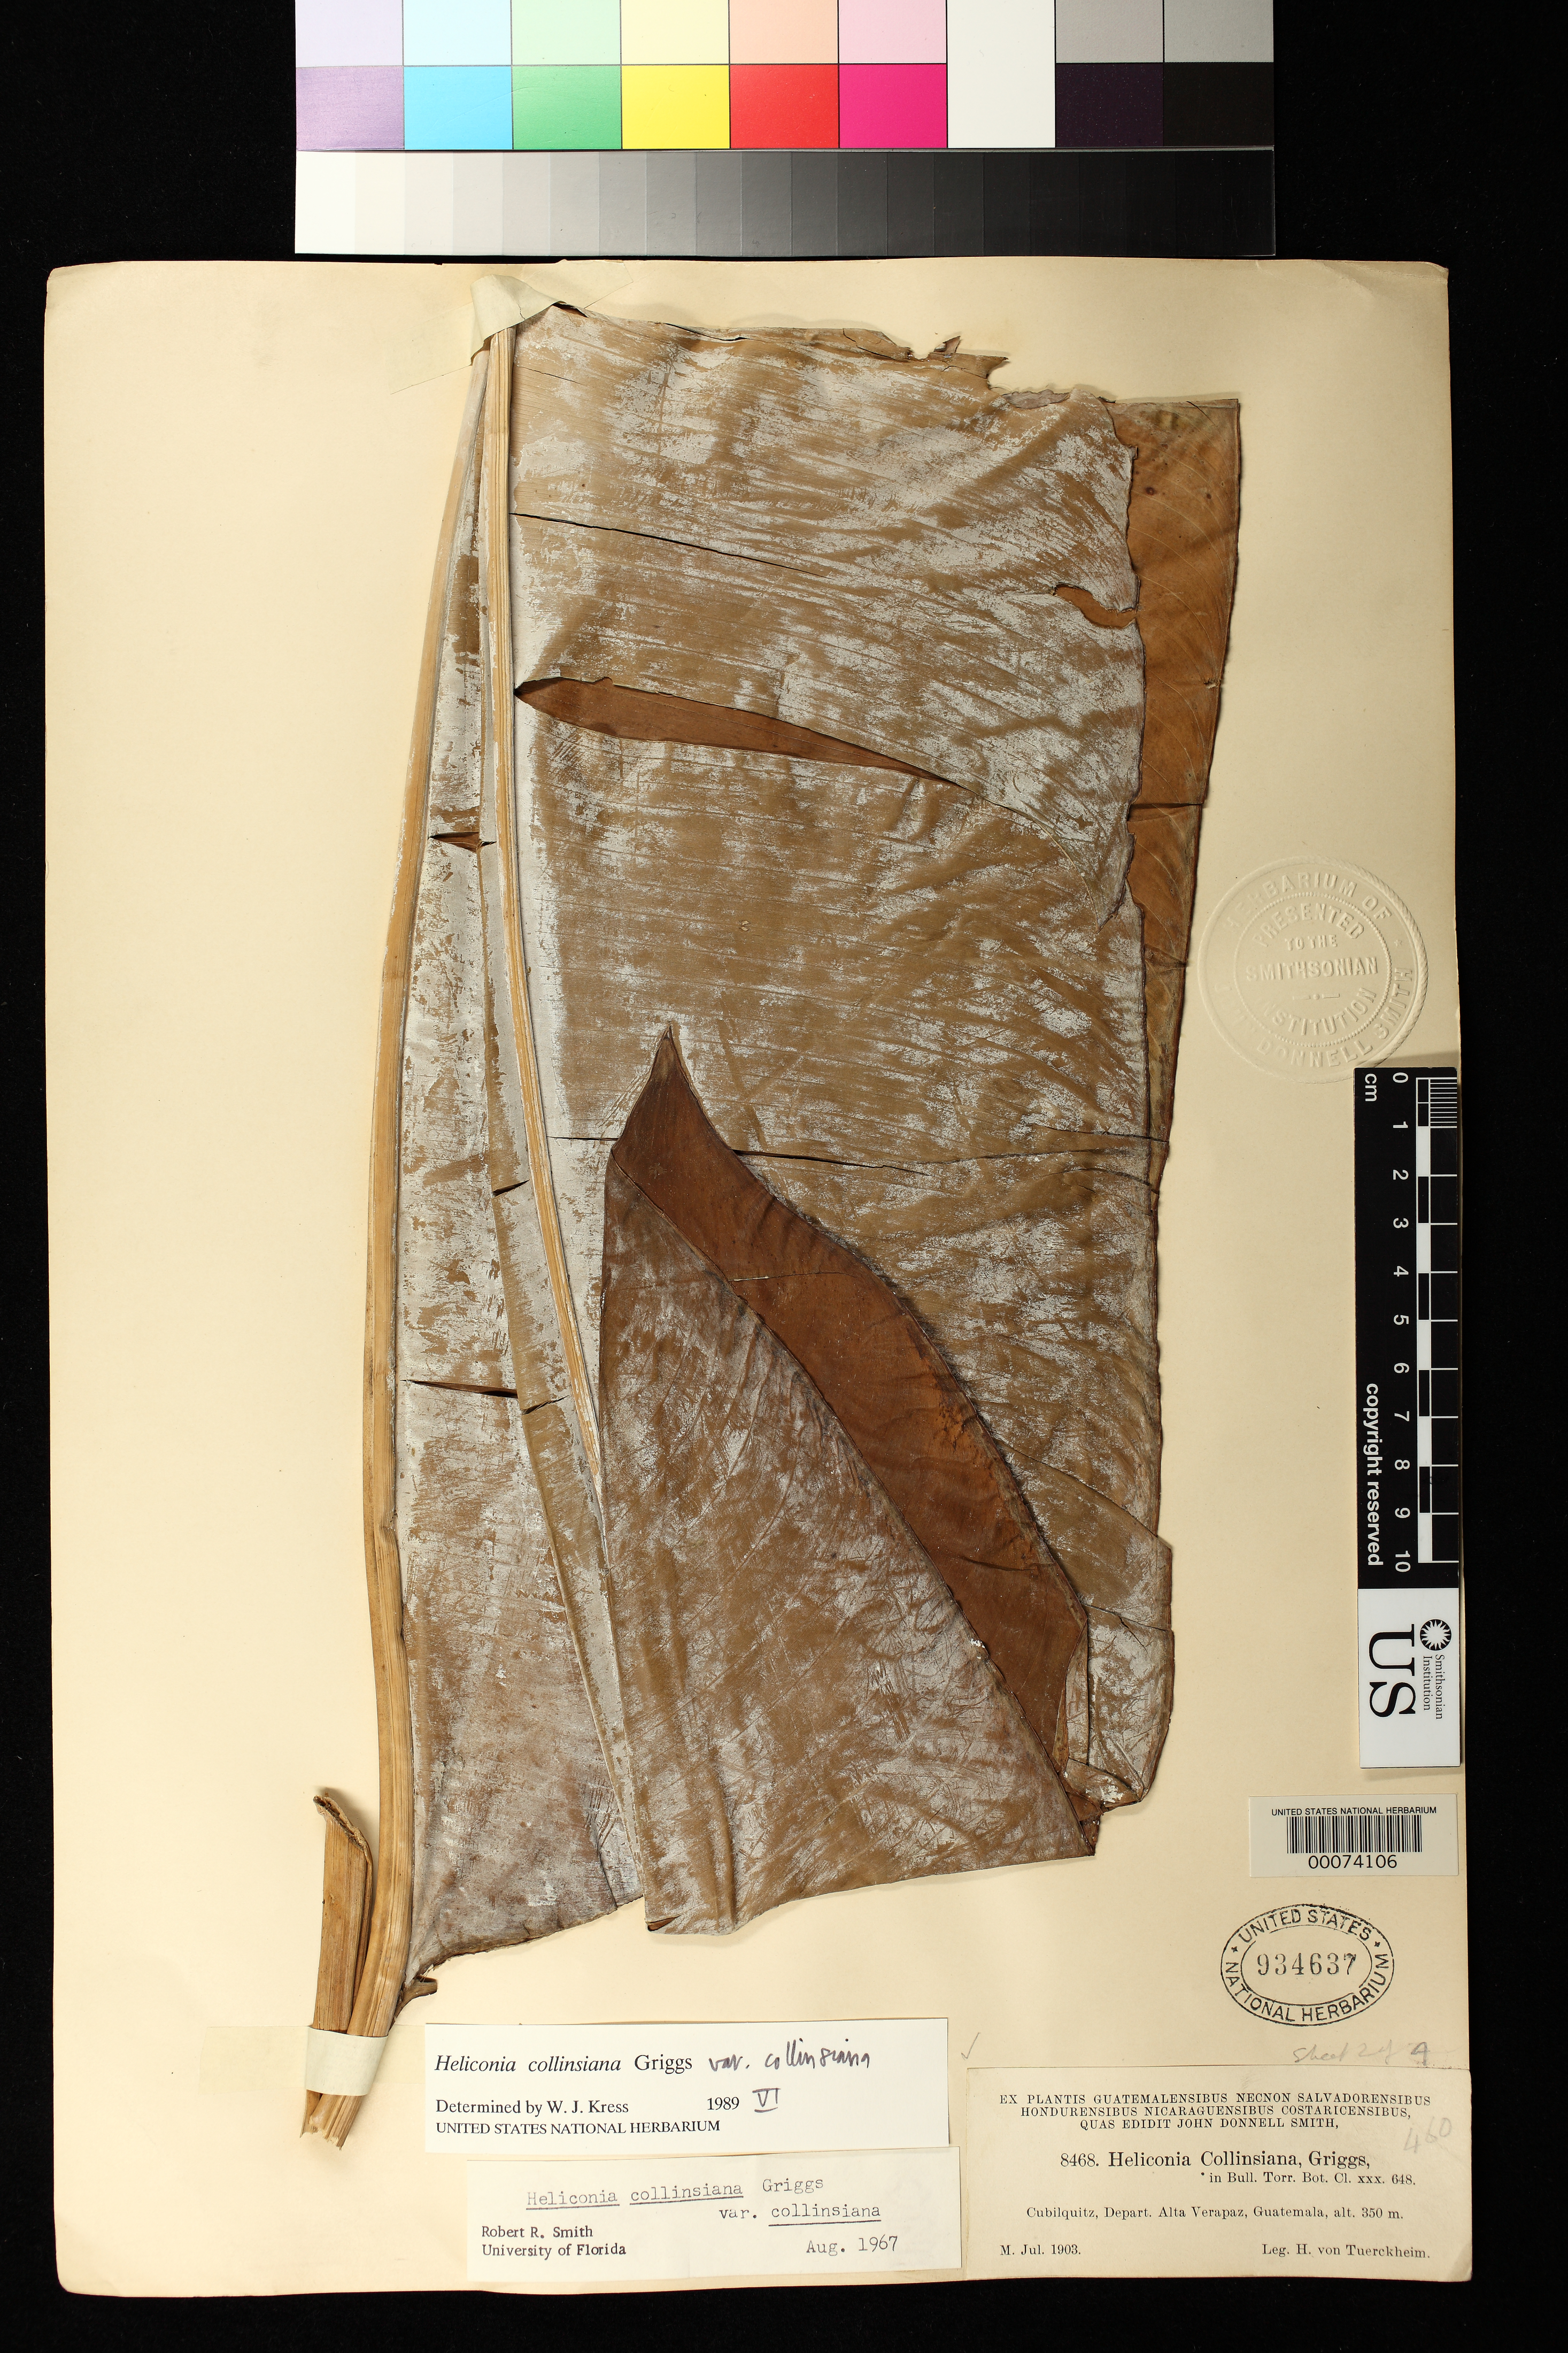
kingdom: Plantae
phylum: Tracheophyta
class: Liliopsida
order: Zingiberales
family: Heliconiaceae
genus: Heliconia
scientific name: Heliconia collinsiana var. collinsiana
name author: R.F. Griggs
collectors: H. von Türckheim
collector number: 8468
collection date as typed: Jul 1903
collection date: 1903-07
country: Guatemala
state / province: Alta Verapaz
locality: Cubilquitz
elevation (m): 350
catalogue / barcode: US 934637